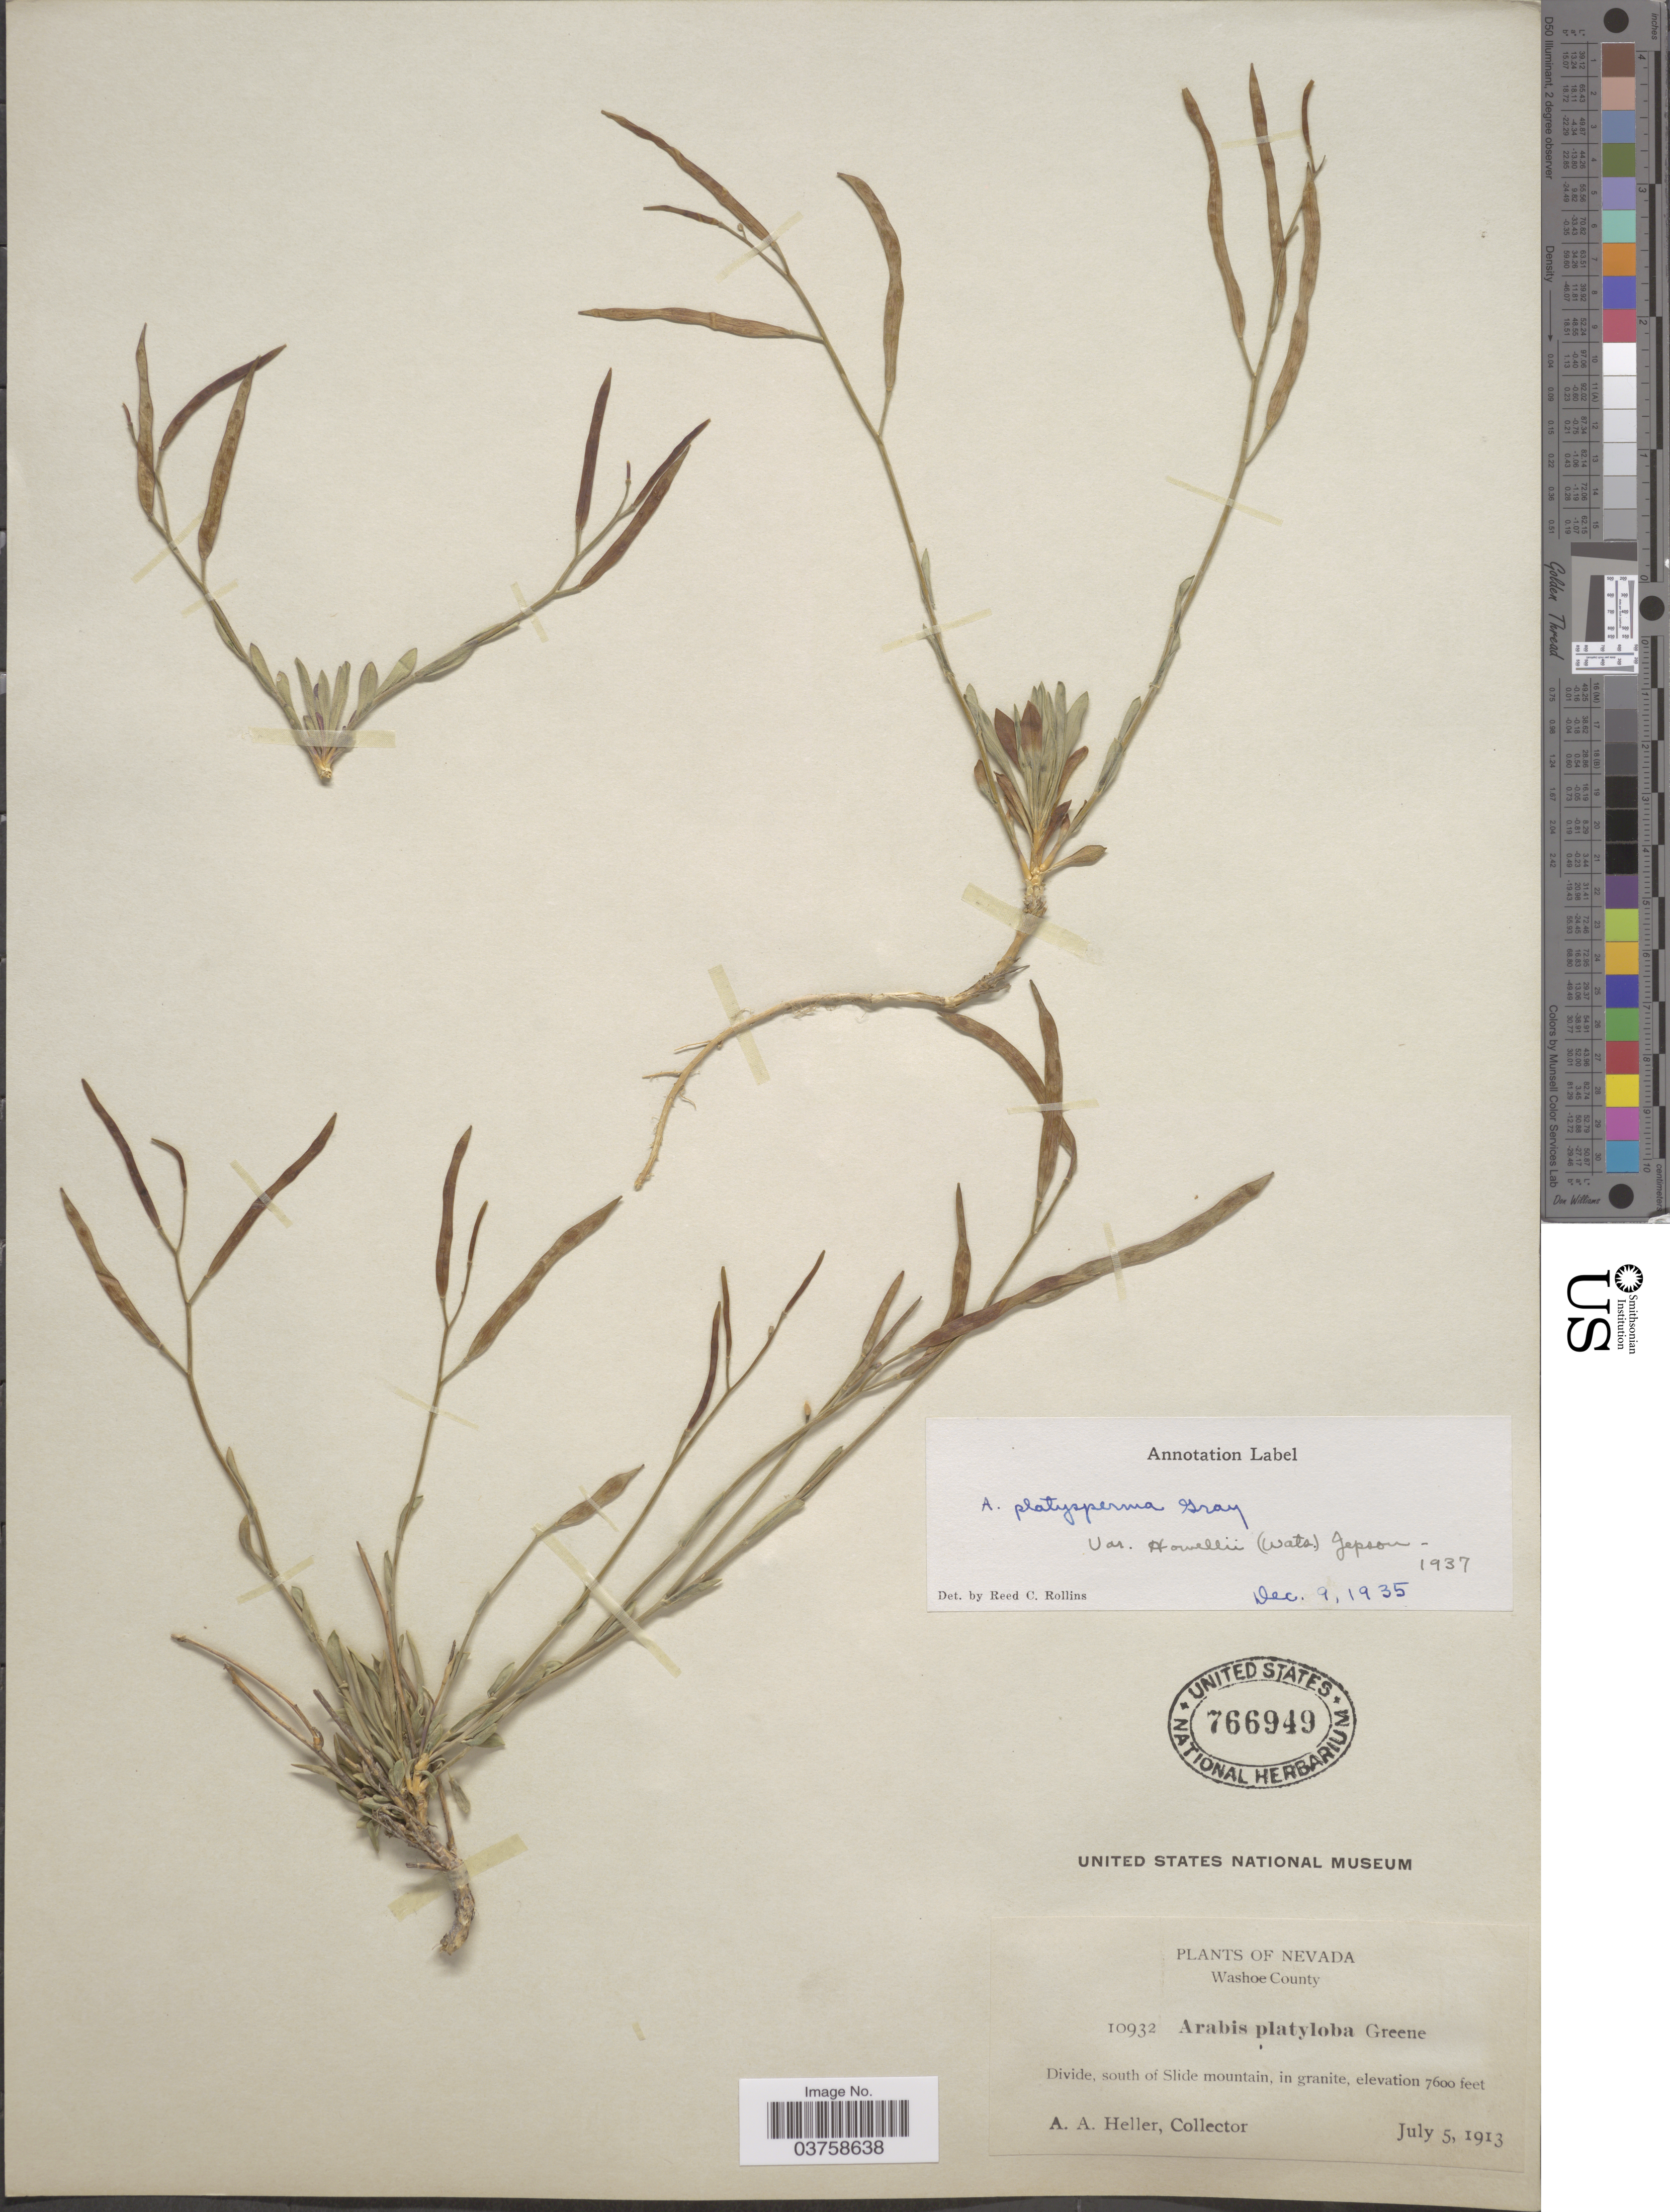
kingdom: Plantae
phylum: Tracheophyta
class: Magnoliopsida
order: Brassicales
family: Brassicaceae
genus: Arabis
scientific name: Arabis platysperma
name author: A. Gray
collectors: A. A. Heller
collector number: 10932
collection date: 1913-07-05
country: United States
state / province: Nevada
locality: Washoe County. Divide, south of Slide Mountain, in granite.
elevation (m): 2316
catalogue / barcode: US 766949